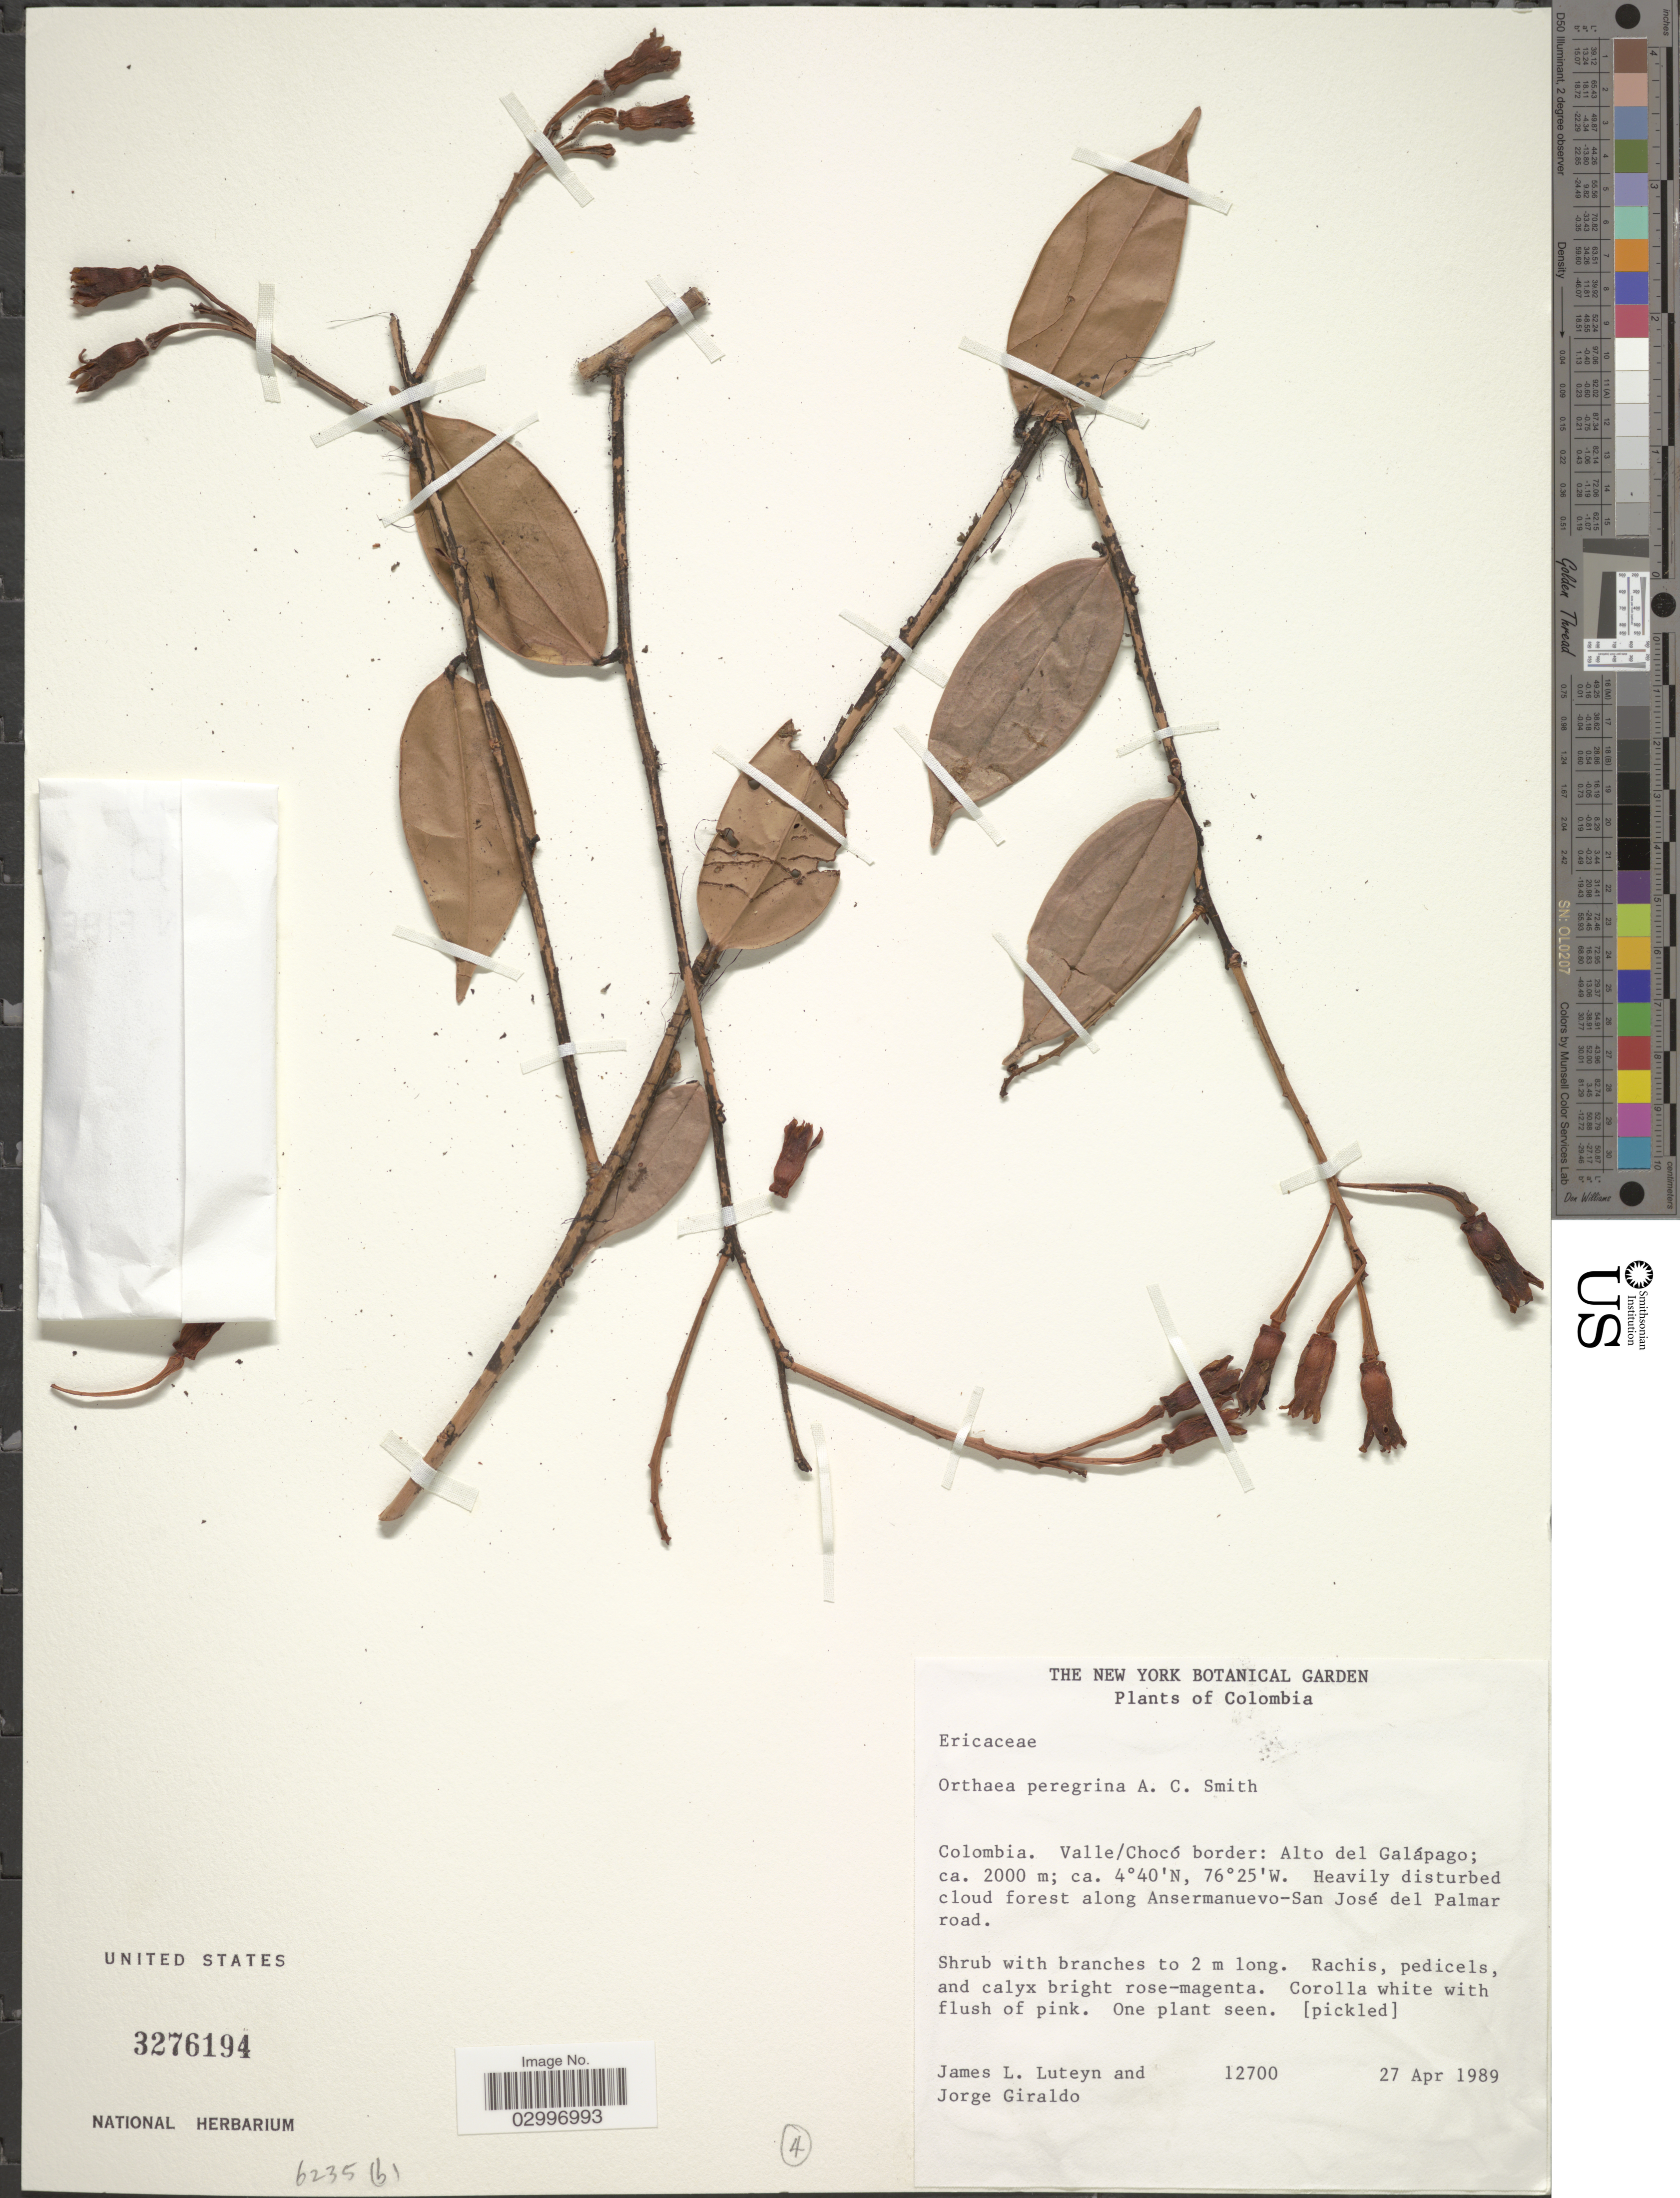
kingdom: Plantae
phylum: Tracheophyta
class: Magnoliopsida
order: Ericales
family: Ericaceae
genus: Orthaea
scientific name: Orthaea peregrina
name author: A.C. Sm.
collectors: J. Luteyn & J. Giraldo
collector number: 12700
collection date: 1989-04-27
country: Colombia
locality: Valle/Chocó border: Alto del Galápago. Heavily disturbed cloud forest along Ansermanuevo- San José del Palmar road.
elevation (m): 2000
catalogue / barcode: US 3276194